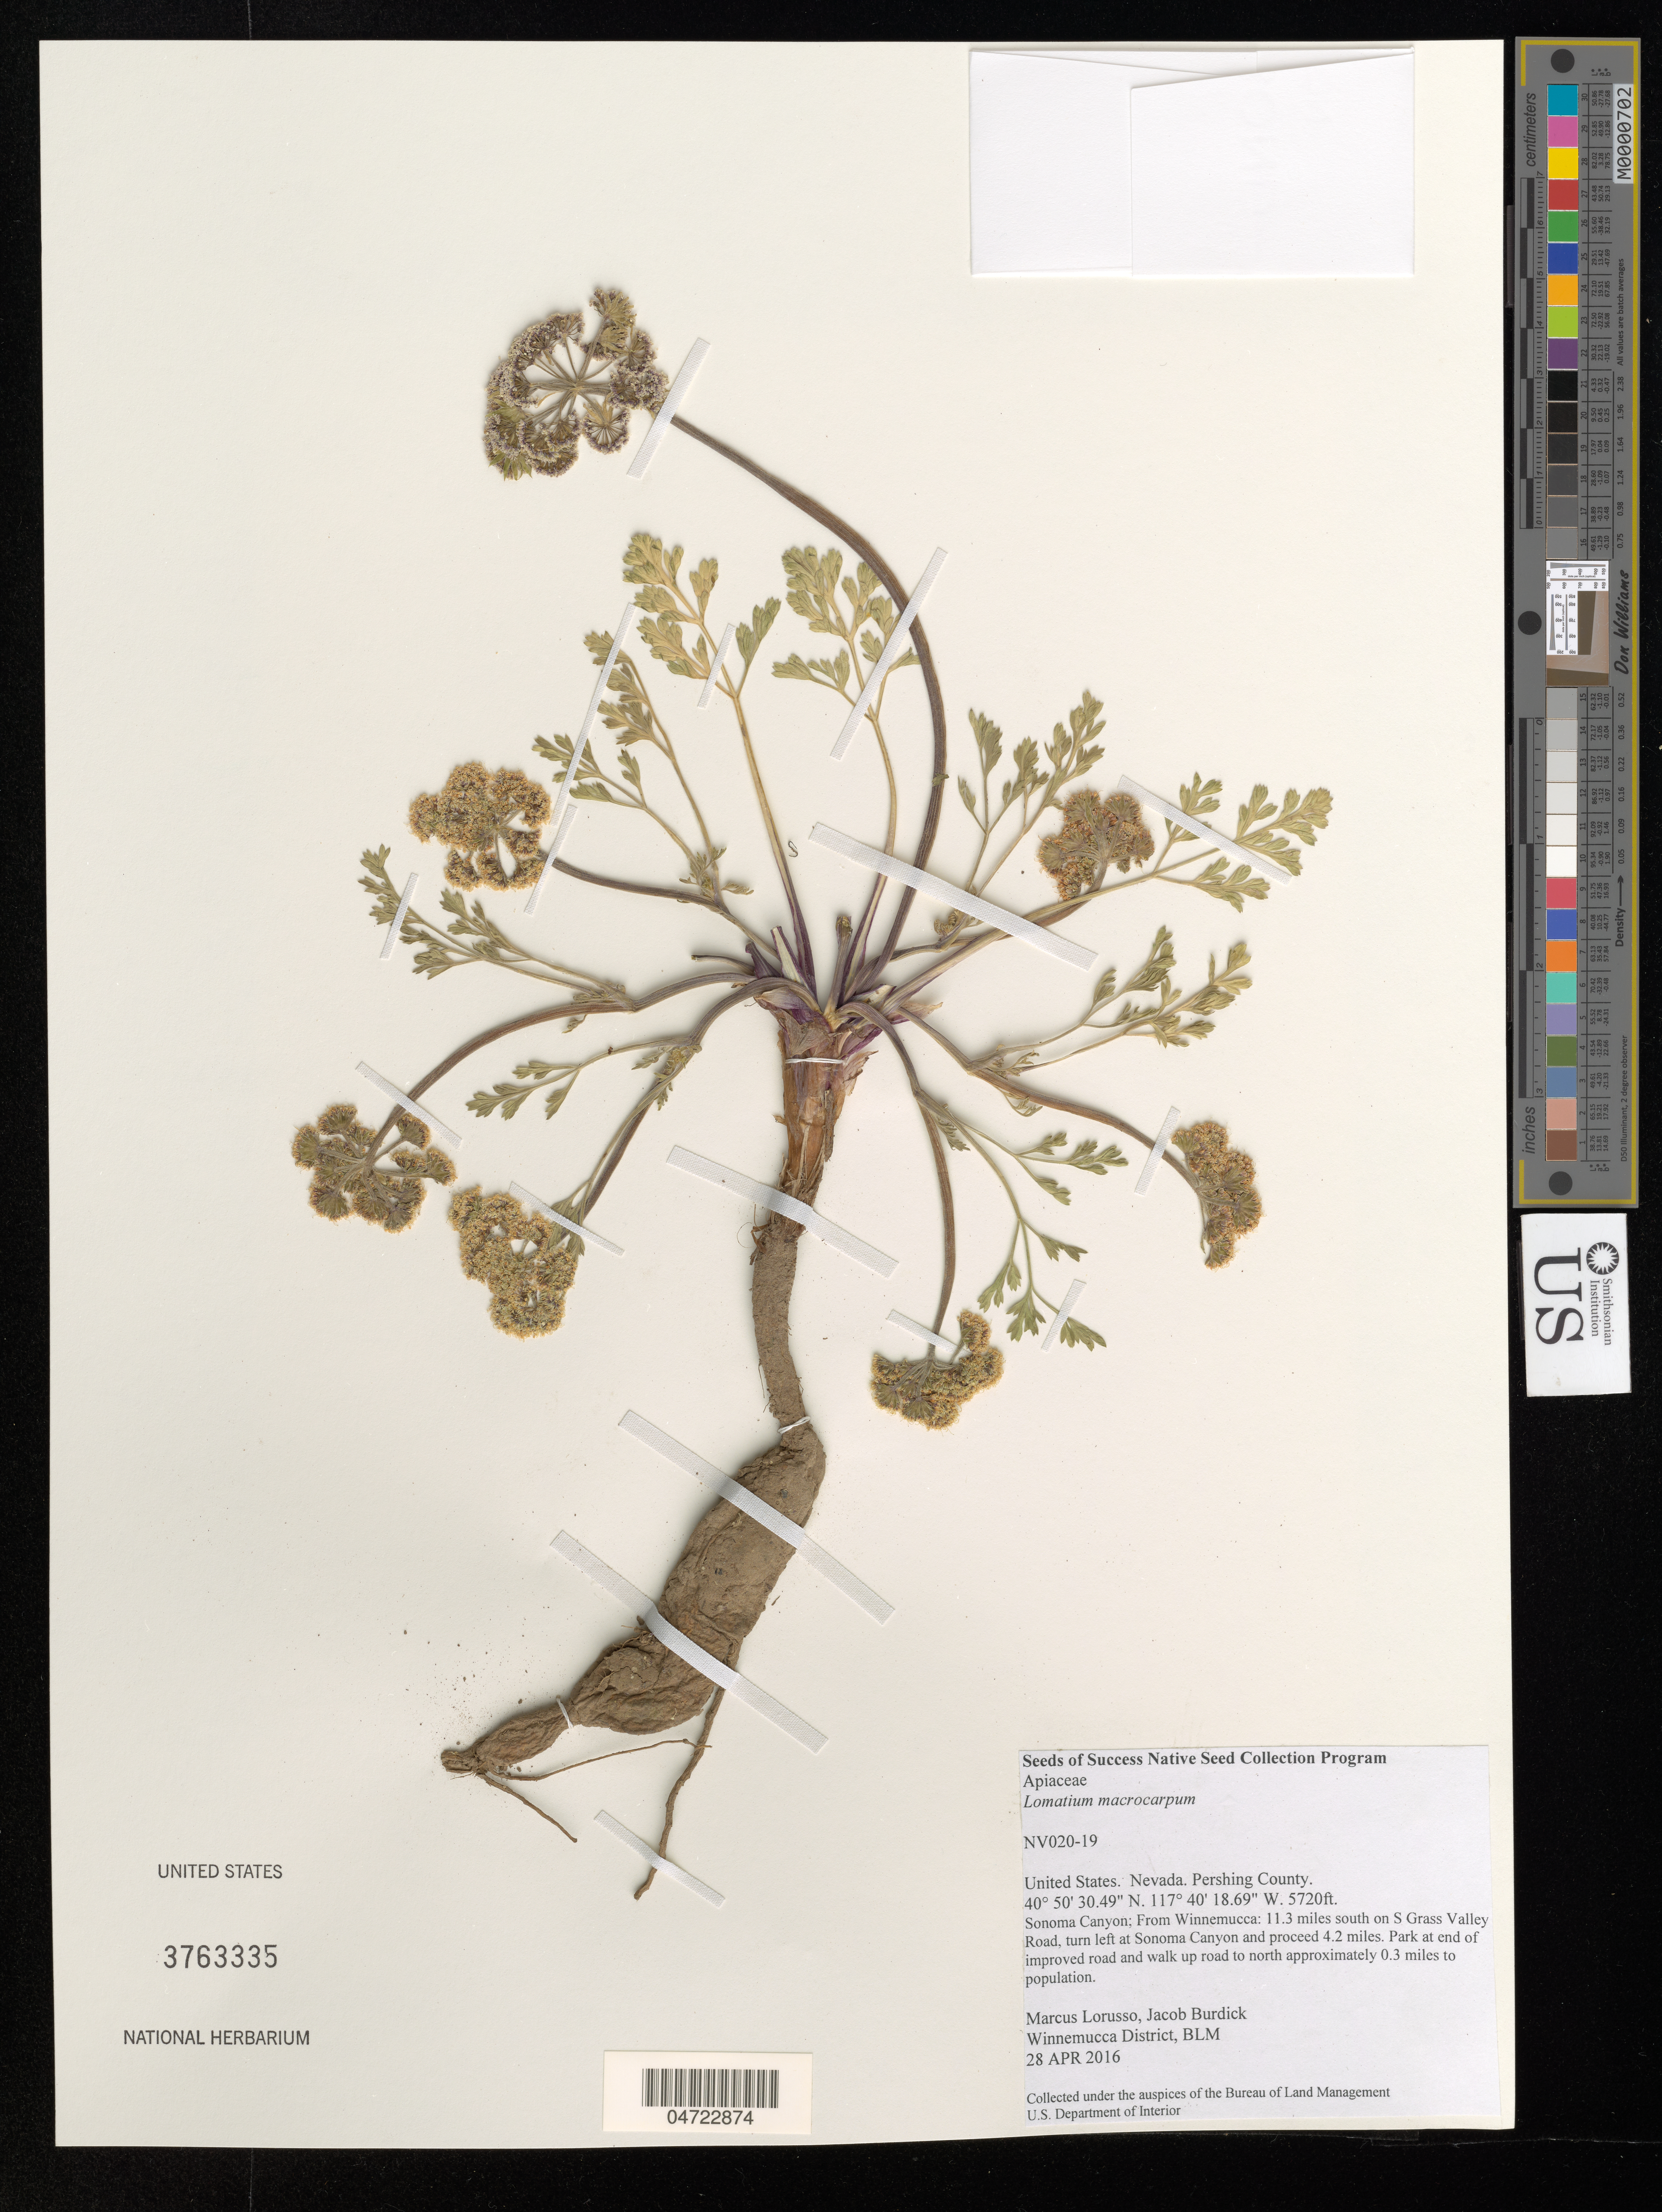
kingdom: Plantae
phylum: Tracheophyta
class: Magnoliopsida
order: Apiales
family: Apiaceae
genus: Lomatium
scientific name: Lomatium macrocarpum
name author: (Hook. et al.) J.M. Coult. & Rose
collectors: M. Lorusso & J. Burdick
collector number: NV020-19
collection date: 2016-04-28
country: United States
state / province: Nevada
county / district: Pershing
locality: Pershing County. Sonoma County; From Winnemucca: 11.3 miles south on S Grass Valley Road, turn left at Sonoma Canyon and proceed 4.2 miles. Park at end of improved road and walk up to road to north approximately 0.3 miles to population.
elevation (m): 1743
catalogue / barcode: US 3763335